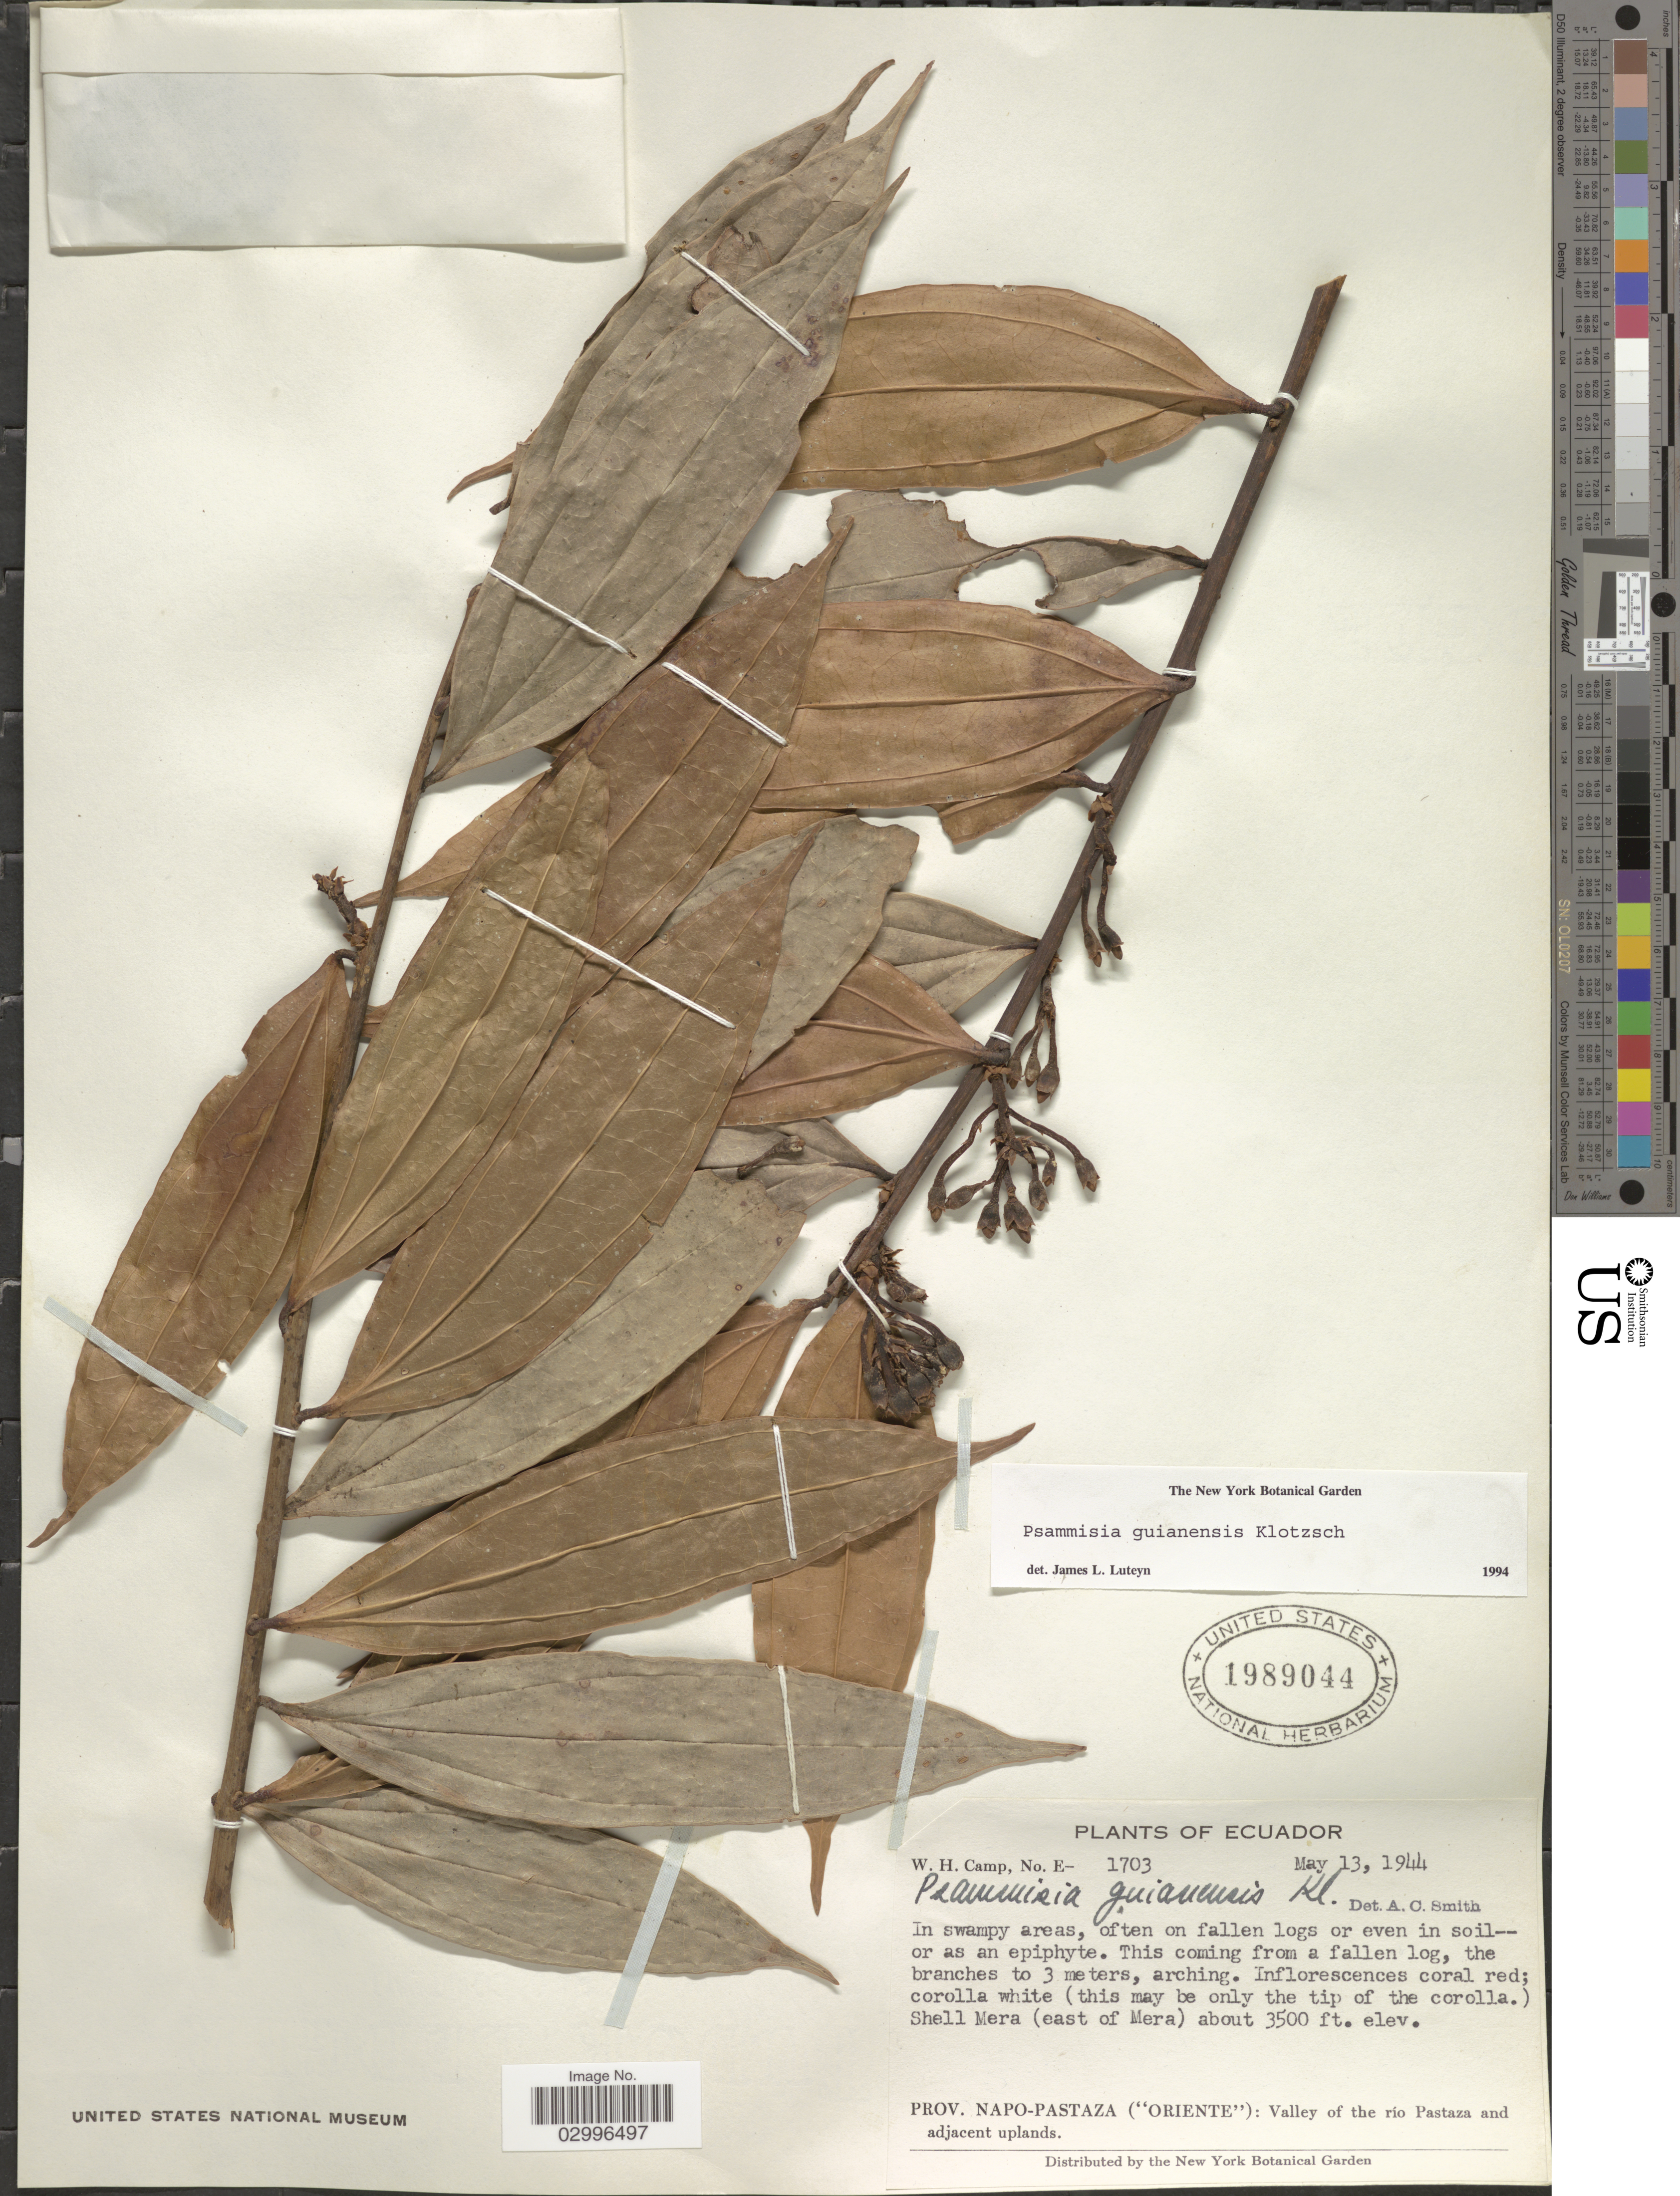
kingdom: Plantae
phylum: Tracheophyta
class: Magnoliopsida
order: Ericales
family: Ericaceae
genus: Psammisia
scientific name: Psammisia guianensis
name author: Klotzsch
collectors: W. H. Camp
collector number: E-1703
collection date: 1944-05-13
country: Ecuador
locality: Shell Mera ( east of Mera). Prov. Napo-Pastaza ("Oriente"): Valley of the río Pastaza and adjacent uplands.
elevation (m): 1067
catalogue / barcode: US 1989044